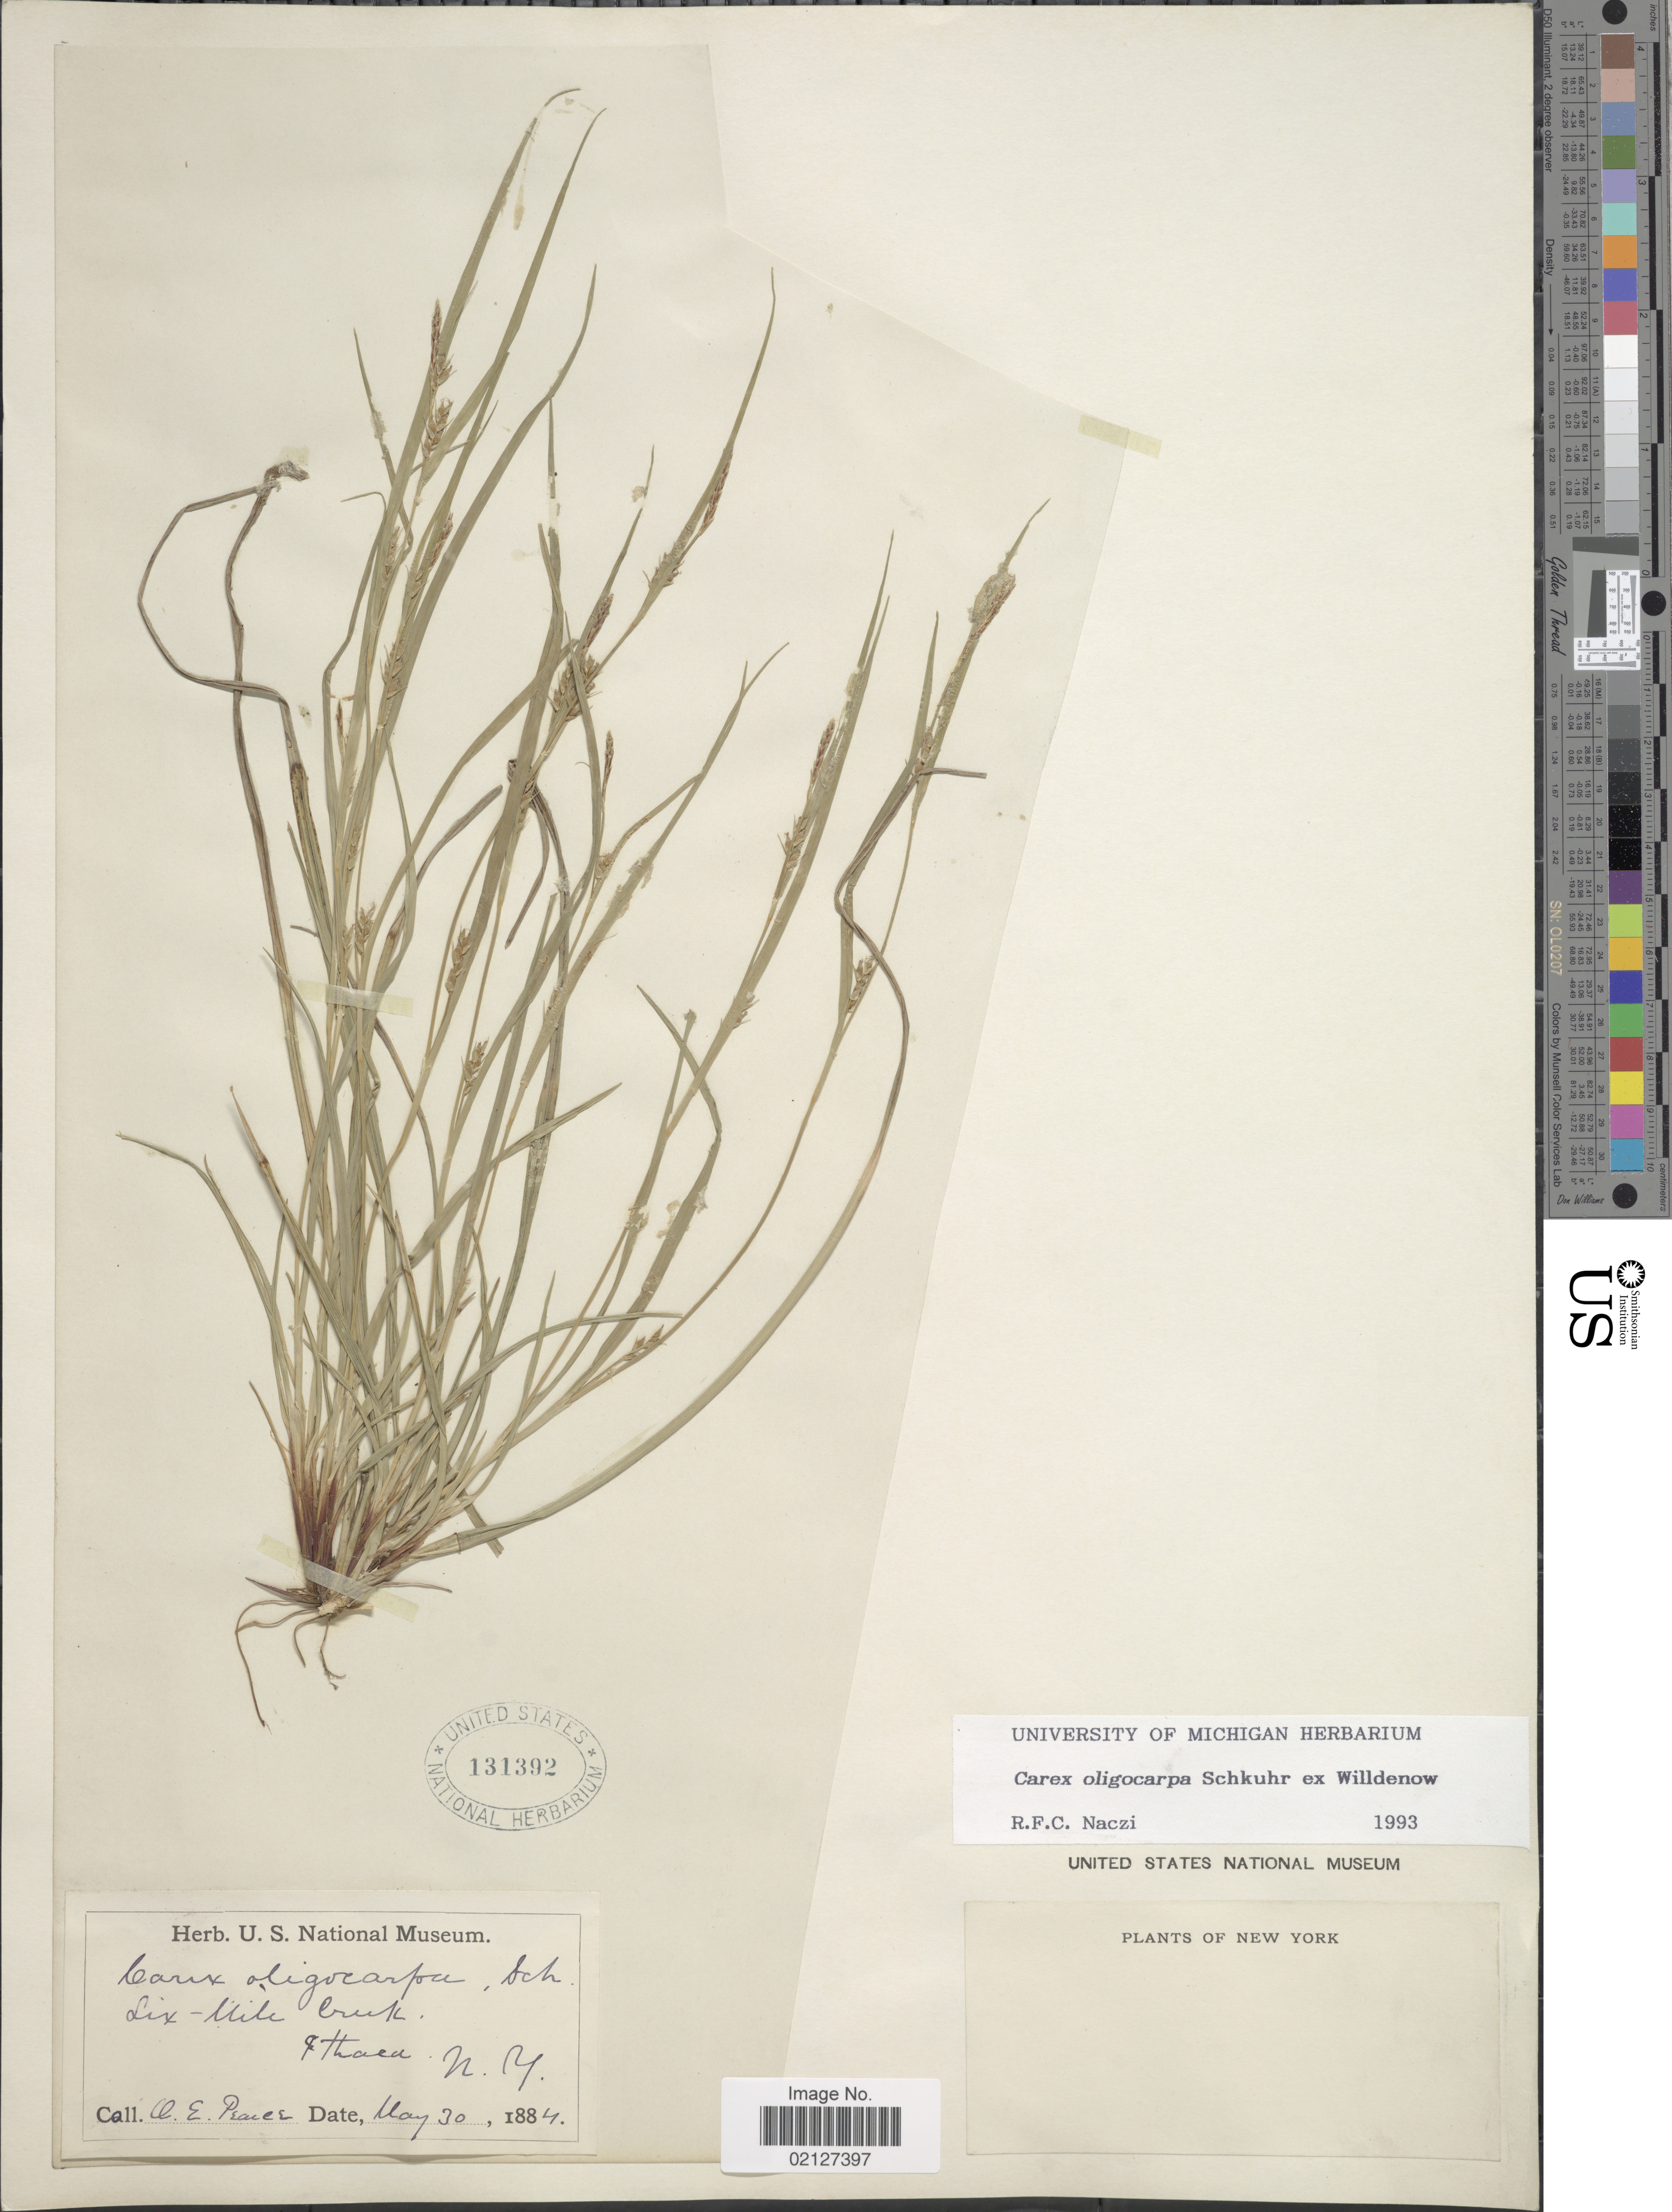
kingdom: Plantae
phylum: Tracheophyta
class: Liliopsida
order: Poales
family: Cyperaceae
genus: Carex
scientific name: Carex oligocarpa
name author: Willd.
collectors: O. E. Pearce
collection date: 1884-05-30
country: United States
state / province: New York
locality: Six-mile Creek, Ithaca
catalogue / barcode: US 131392